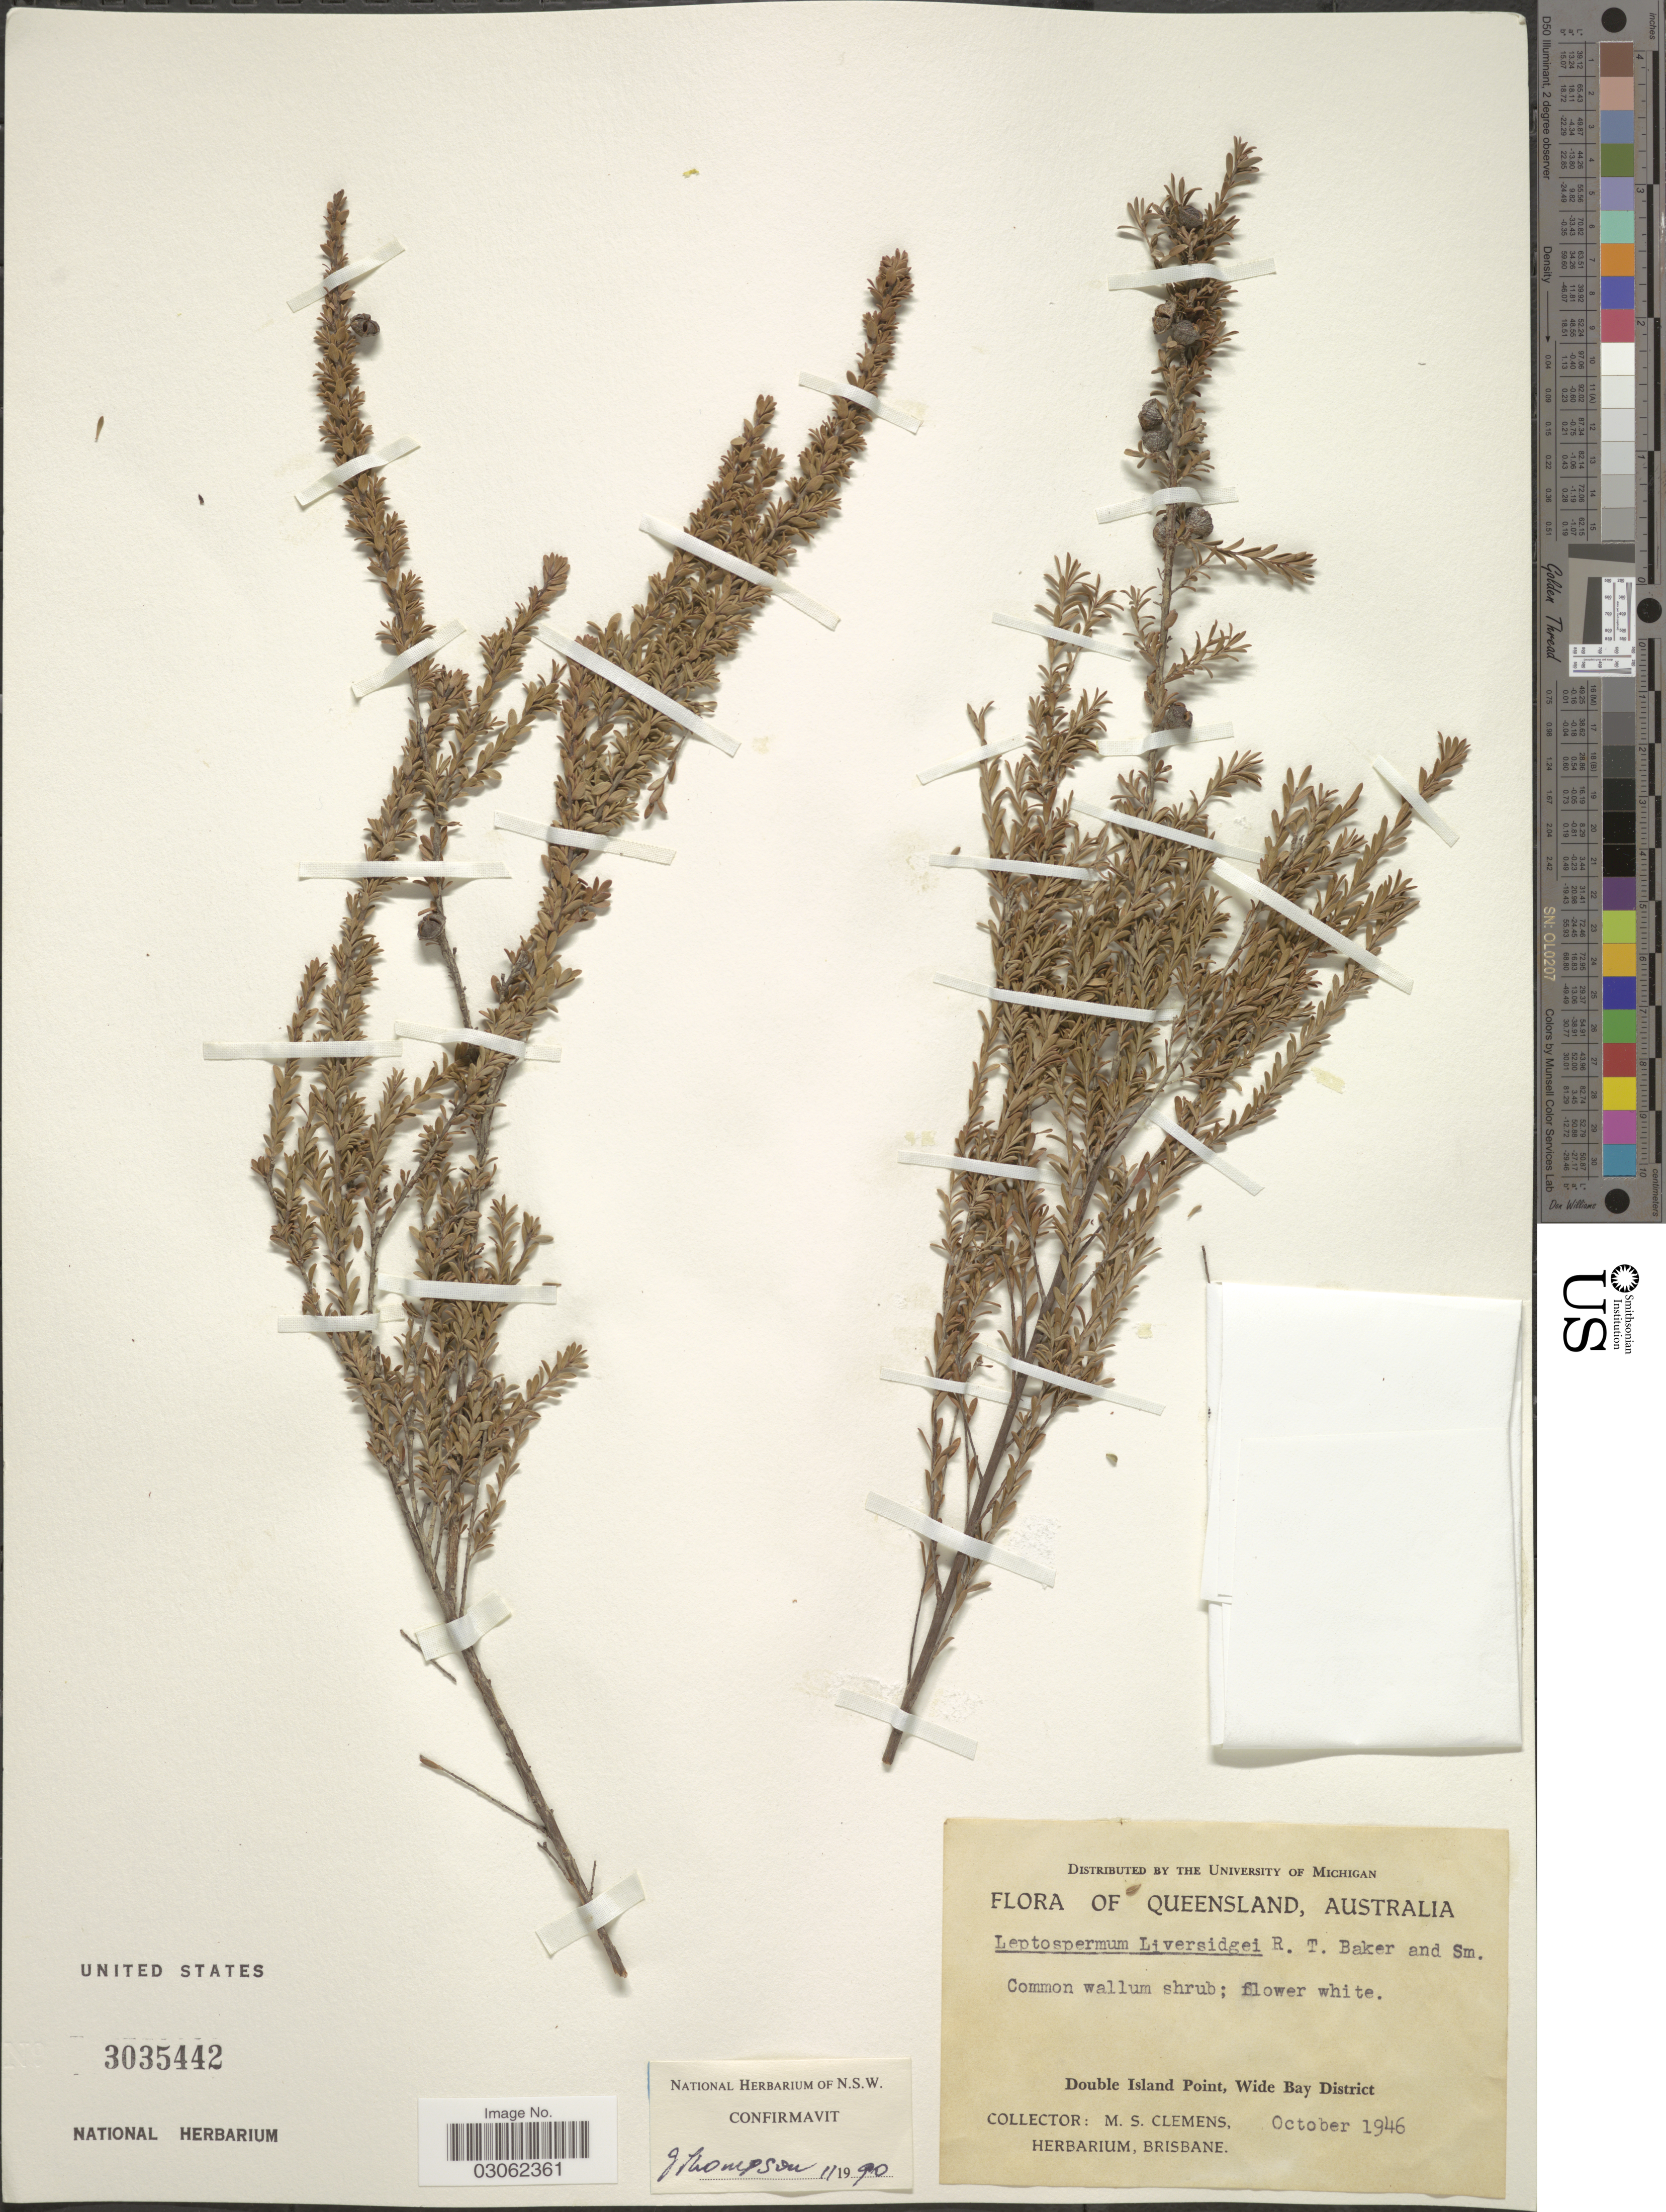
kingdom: Plantae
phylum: Tracheophyta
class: Magnoliopsida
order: Myrtales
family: Myrtaceae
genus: Leptospermum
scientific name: Leptospermum liversidgei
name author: R.T. Baker & H.G. Sm.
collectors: M. S. Clemens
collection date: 1946-10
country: Australia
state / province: Queensland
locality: Double Island Point, Wilde Bay District.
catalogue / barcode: US 3035442